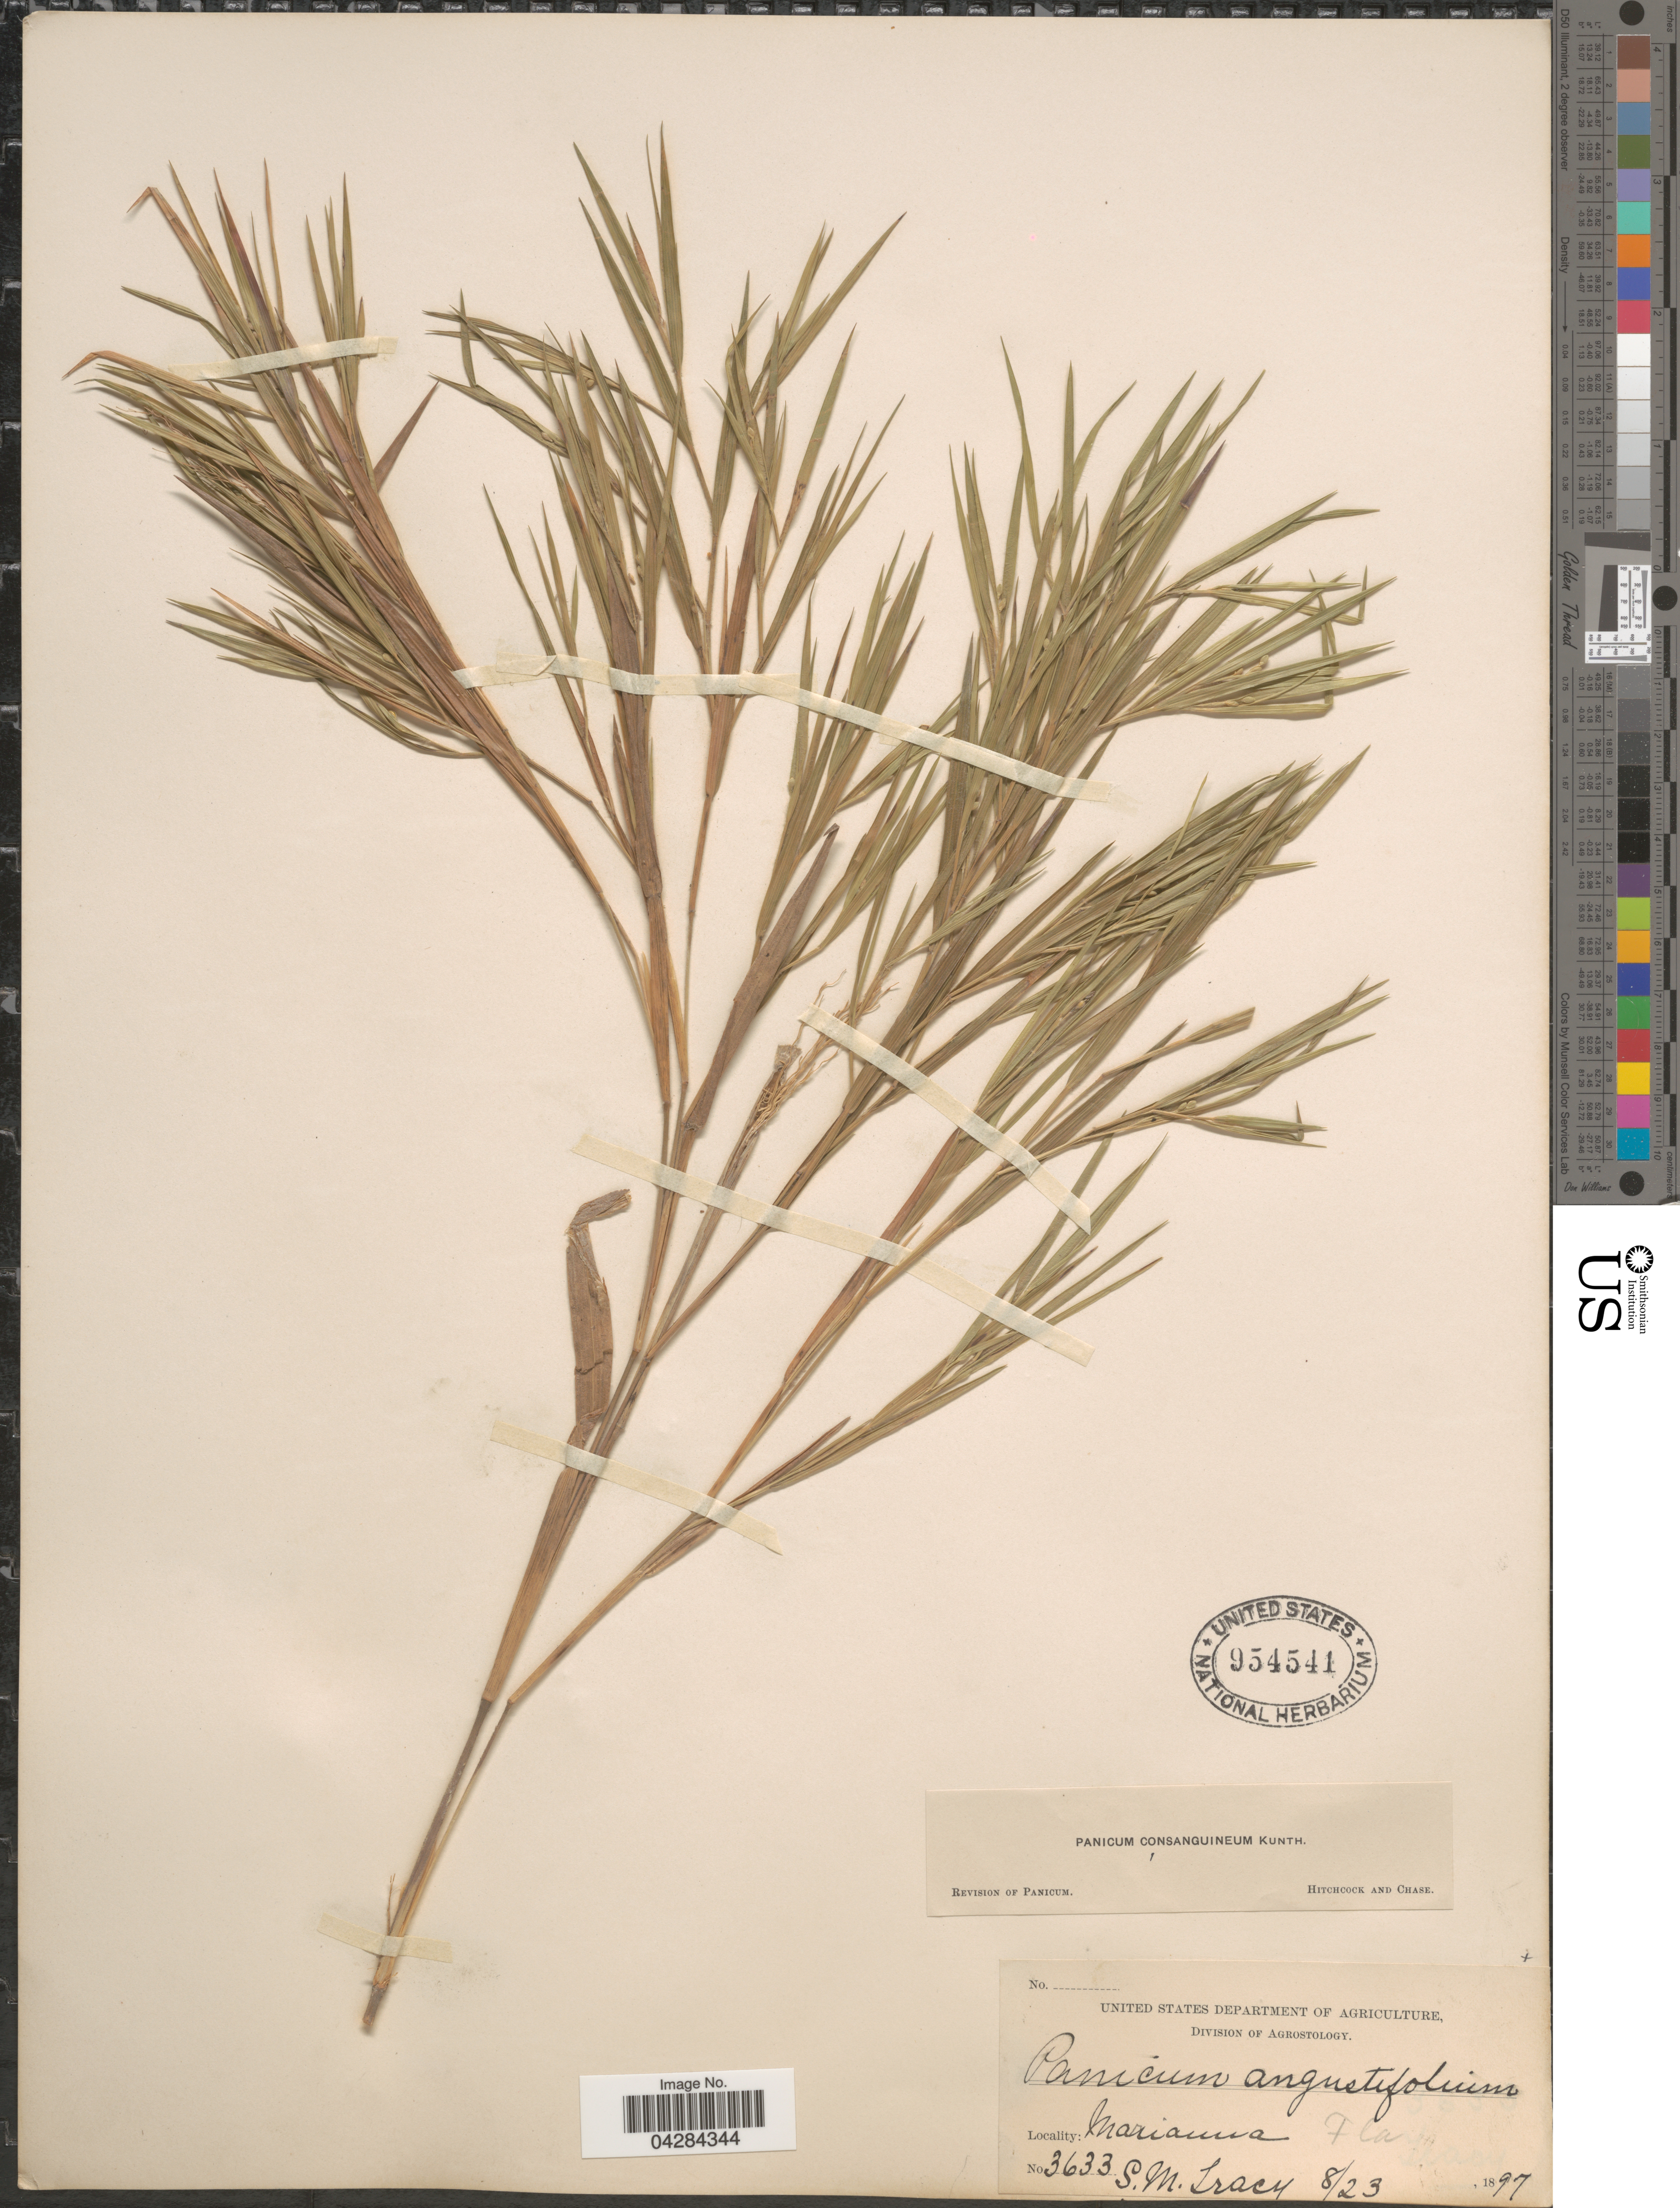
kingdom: Plantae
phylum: Tracheophyta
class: Liliopsida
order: Poales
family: Poaceae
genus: Dichanthelium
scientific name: Dichanthelium ovale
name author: (Elliott) Gould & C.A. Clark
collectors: S. M. Tracy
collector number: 3633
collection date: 1897-08-23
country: United States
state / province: Florida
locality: Marianna.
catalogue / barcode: US 954541